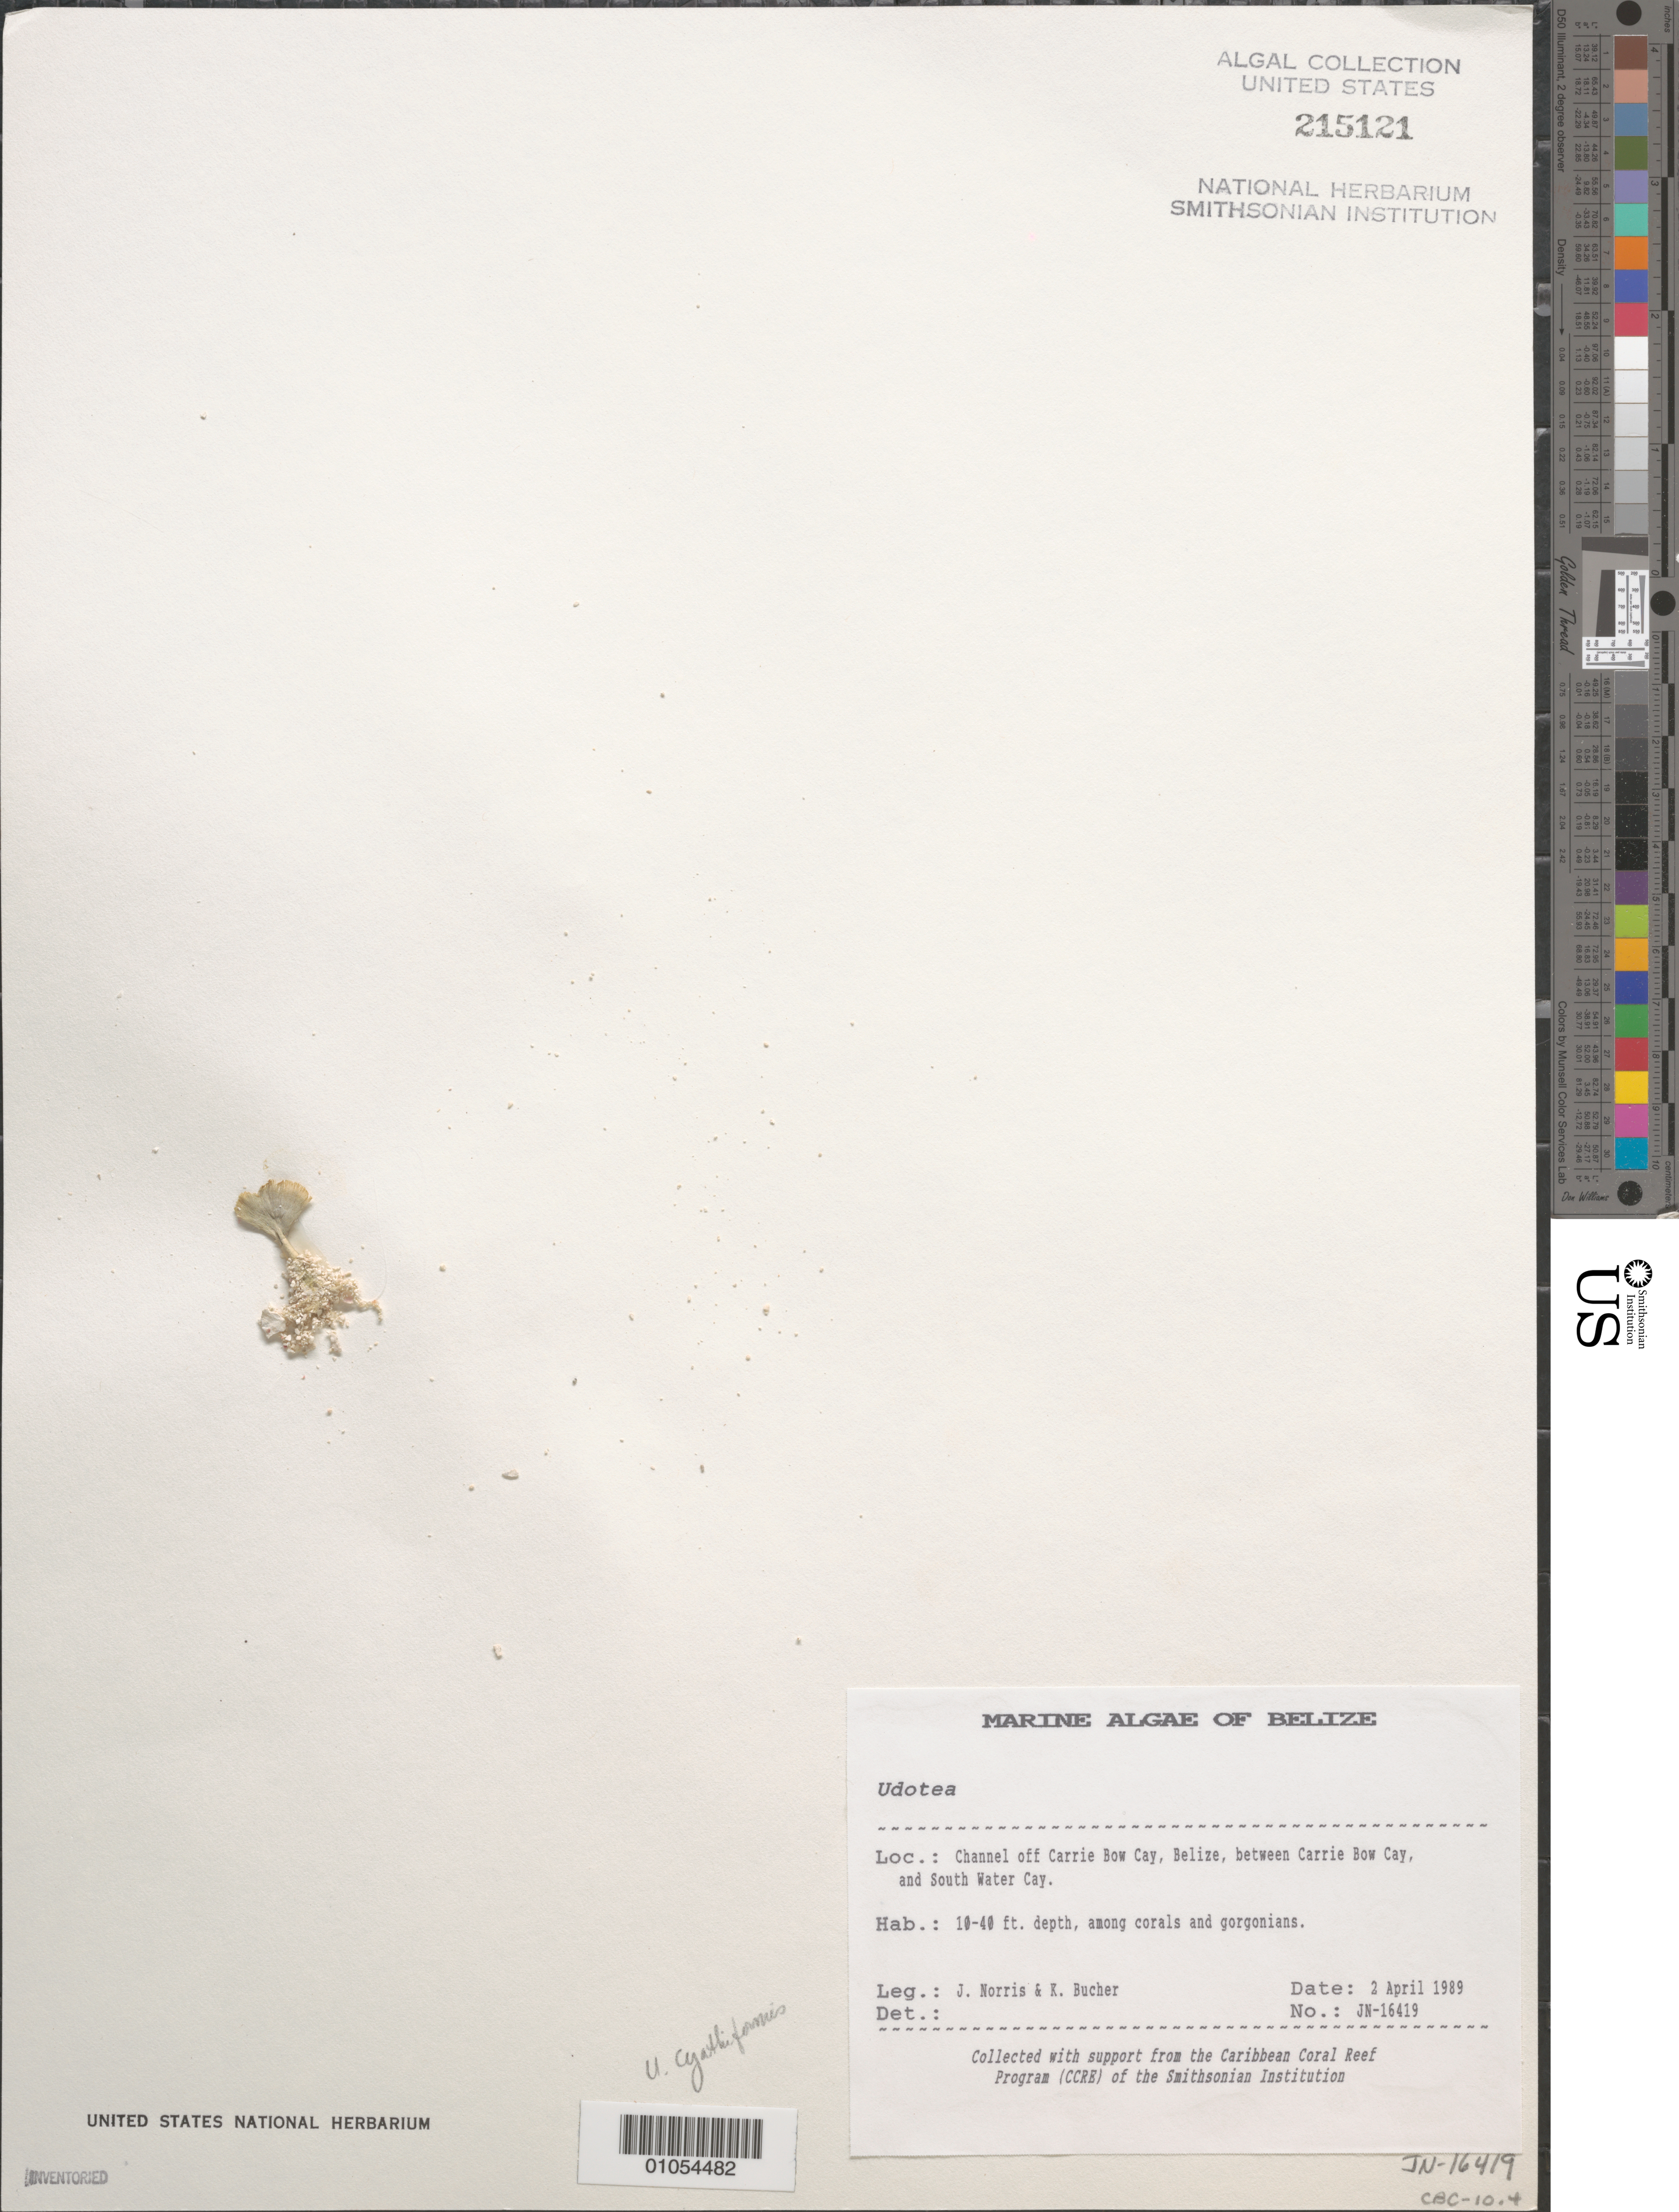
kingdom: Plantae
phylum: Chlorophyta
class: Ulvophyceae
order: Bryopsidales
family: Udoteaceae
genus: Udotea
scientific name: Udotea cyathiformis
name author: Decne.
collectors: J. N. Norris & K. E. Bucher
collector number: JN-16419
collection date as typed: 02 Apr 1989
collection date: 1989-04-02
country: Belize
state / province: Stann Creek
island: Carrie Bow Cay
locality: Channel off Carrie Bow Cay, between Carrie Bow Cay and South Water Cay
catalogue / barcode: US 215121